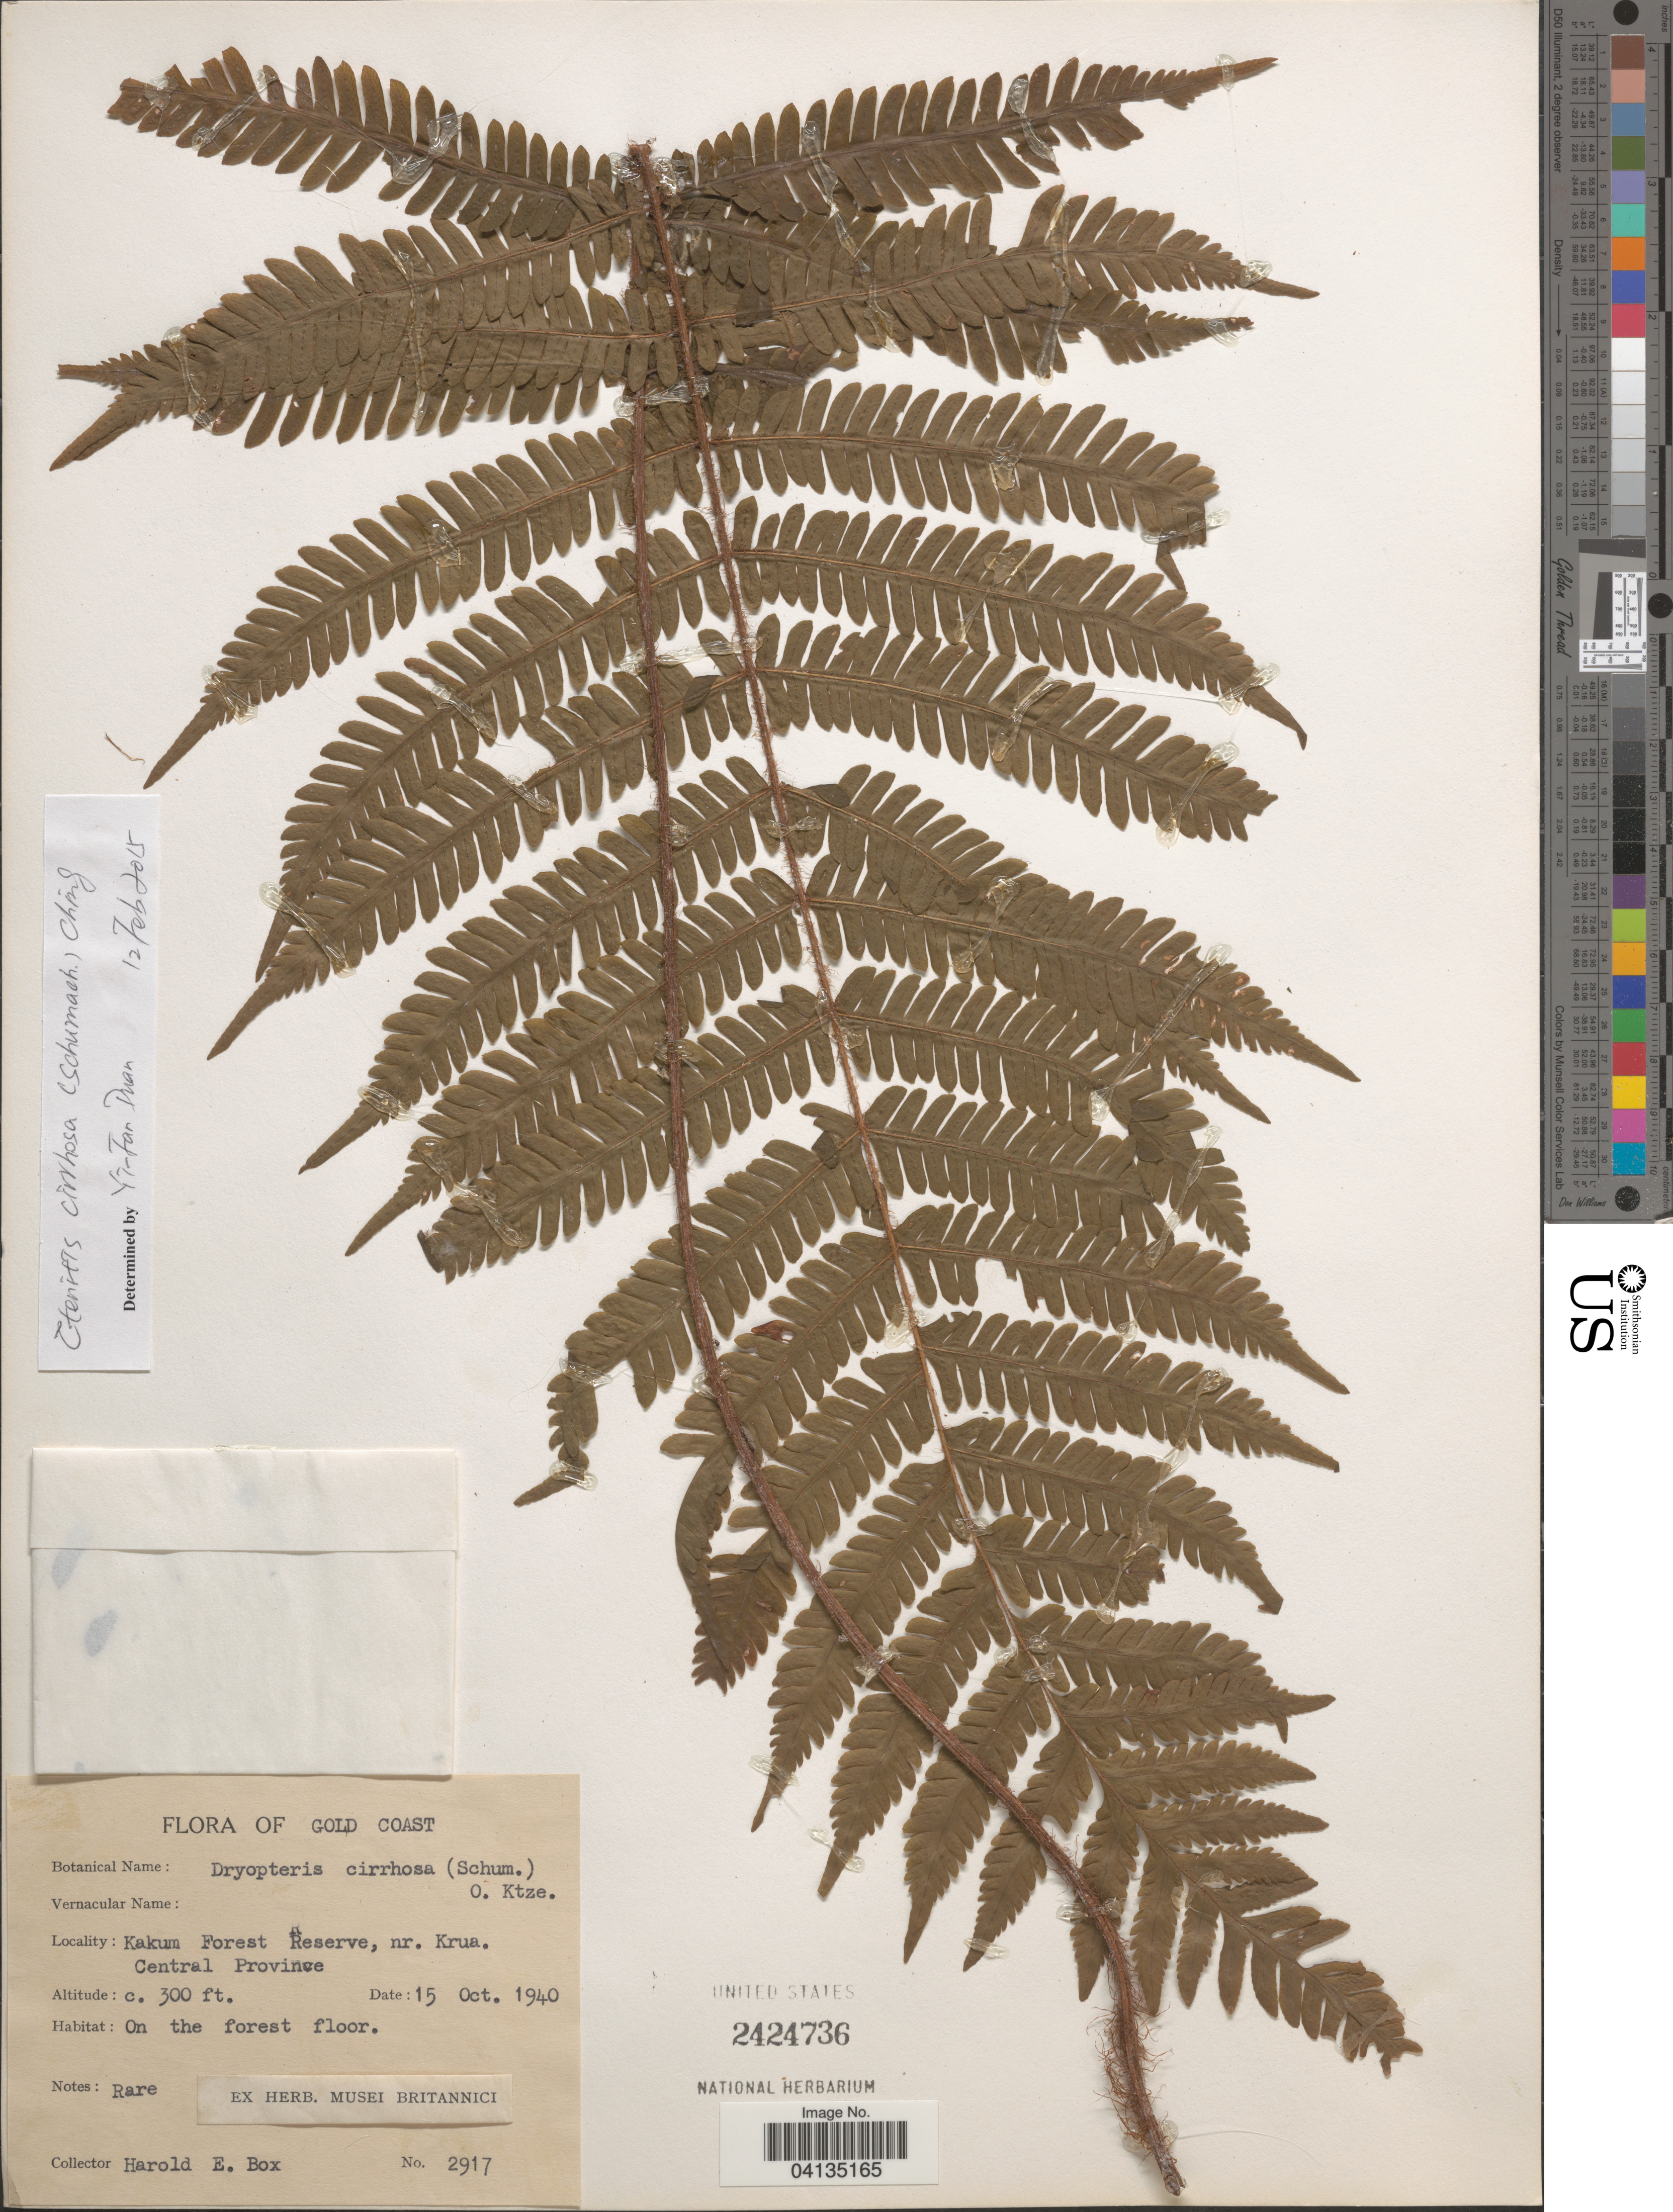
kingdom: Plantae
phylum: Tracheophyta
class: Polypodiopsida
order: Polypodiales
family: Dryopteridaceae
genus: Ctenitis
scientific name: Ctenitis cirrhosa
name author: (Schumach.) Ching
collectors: H. E. Box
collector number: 2917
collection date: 1940-10-15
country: Ghana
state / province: Central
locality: Gold Coast. Kakum Forest Reserve, nr. Krua.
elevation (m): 91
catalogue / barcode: US 2424736